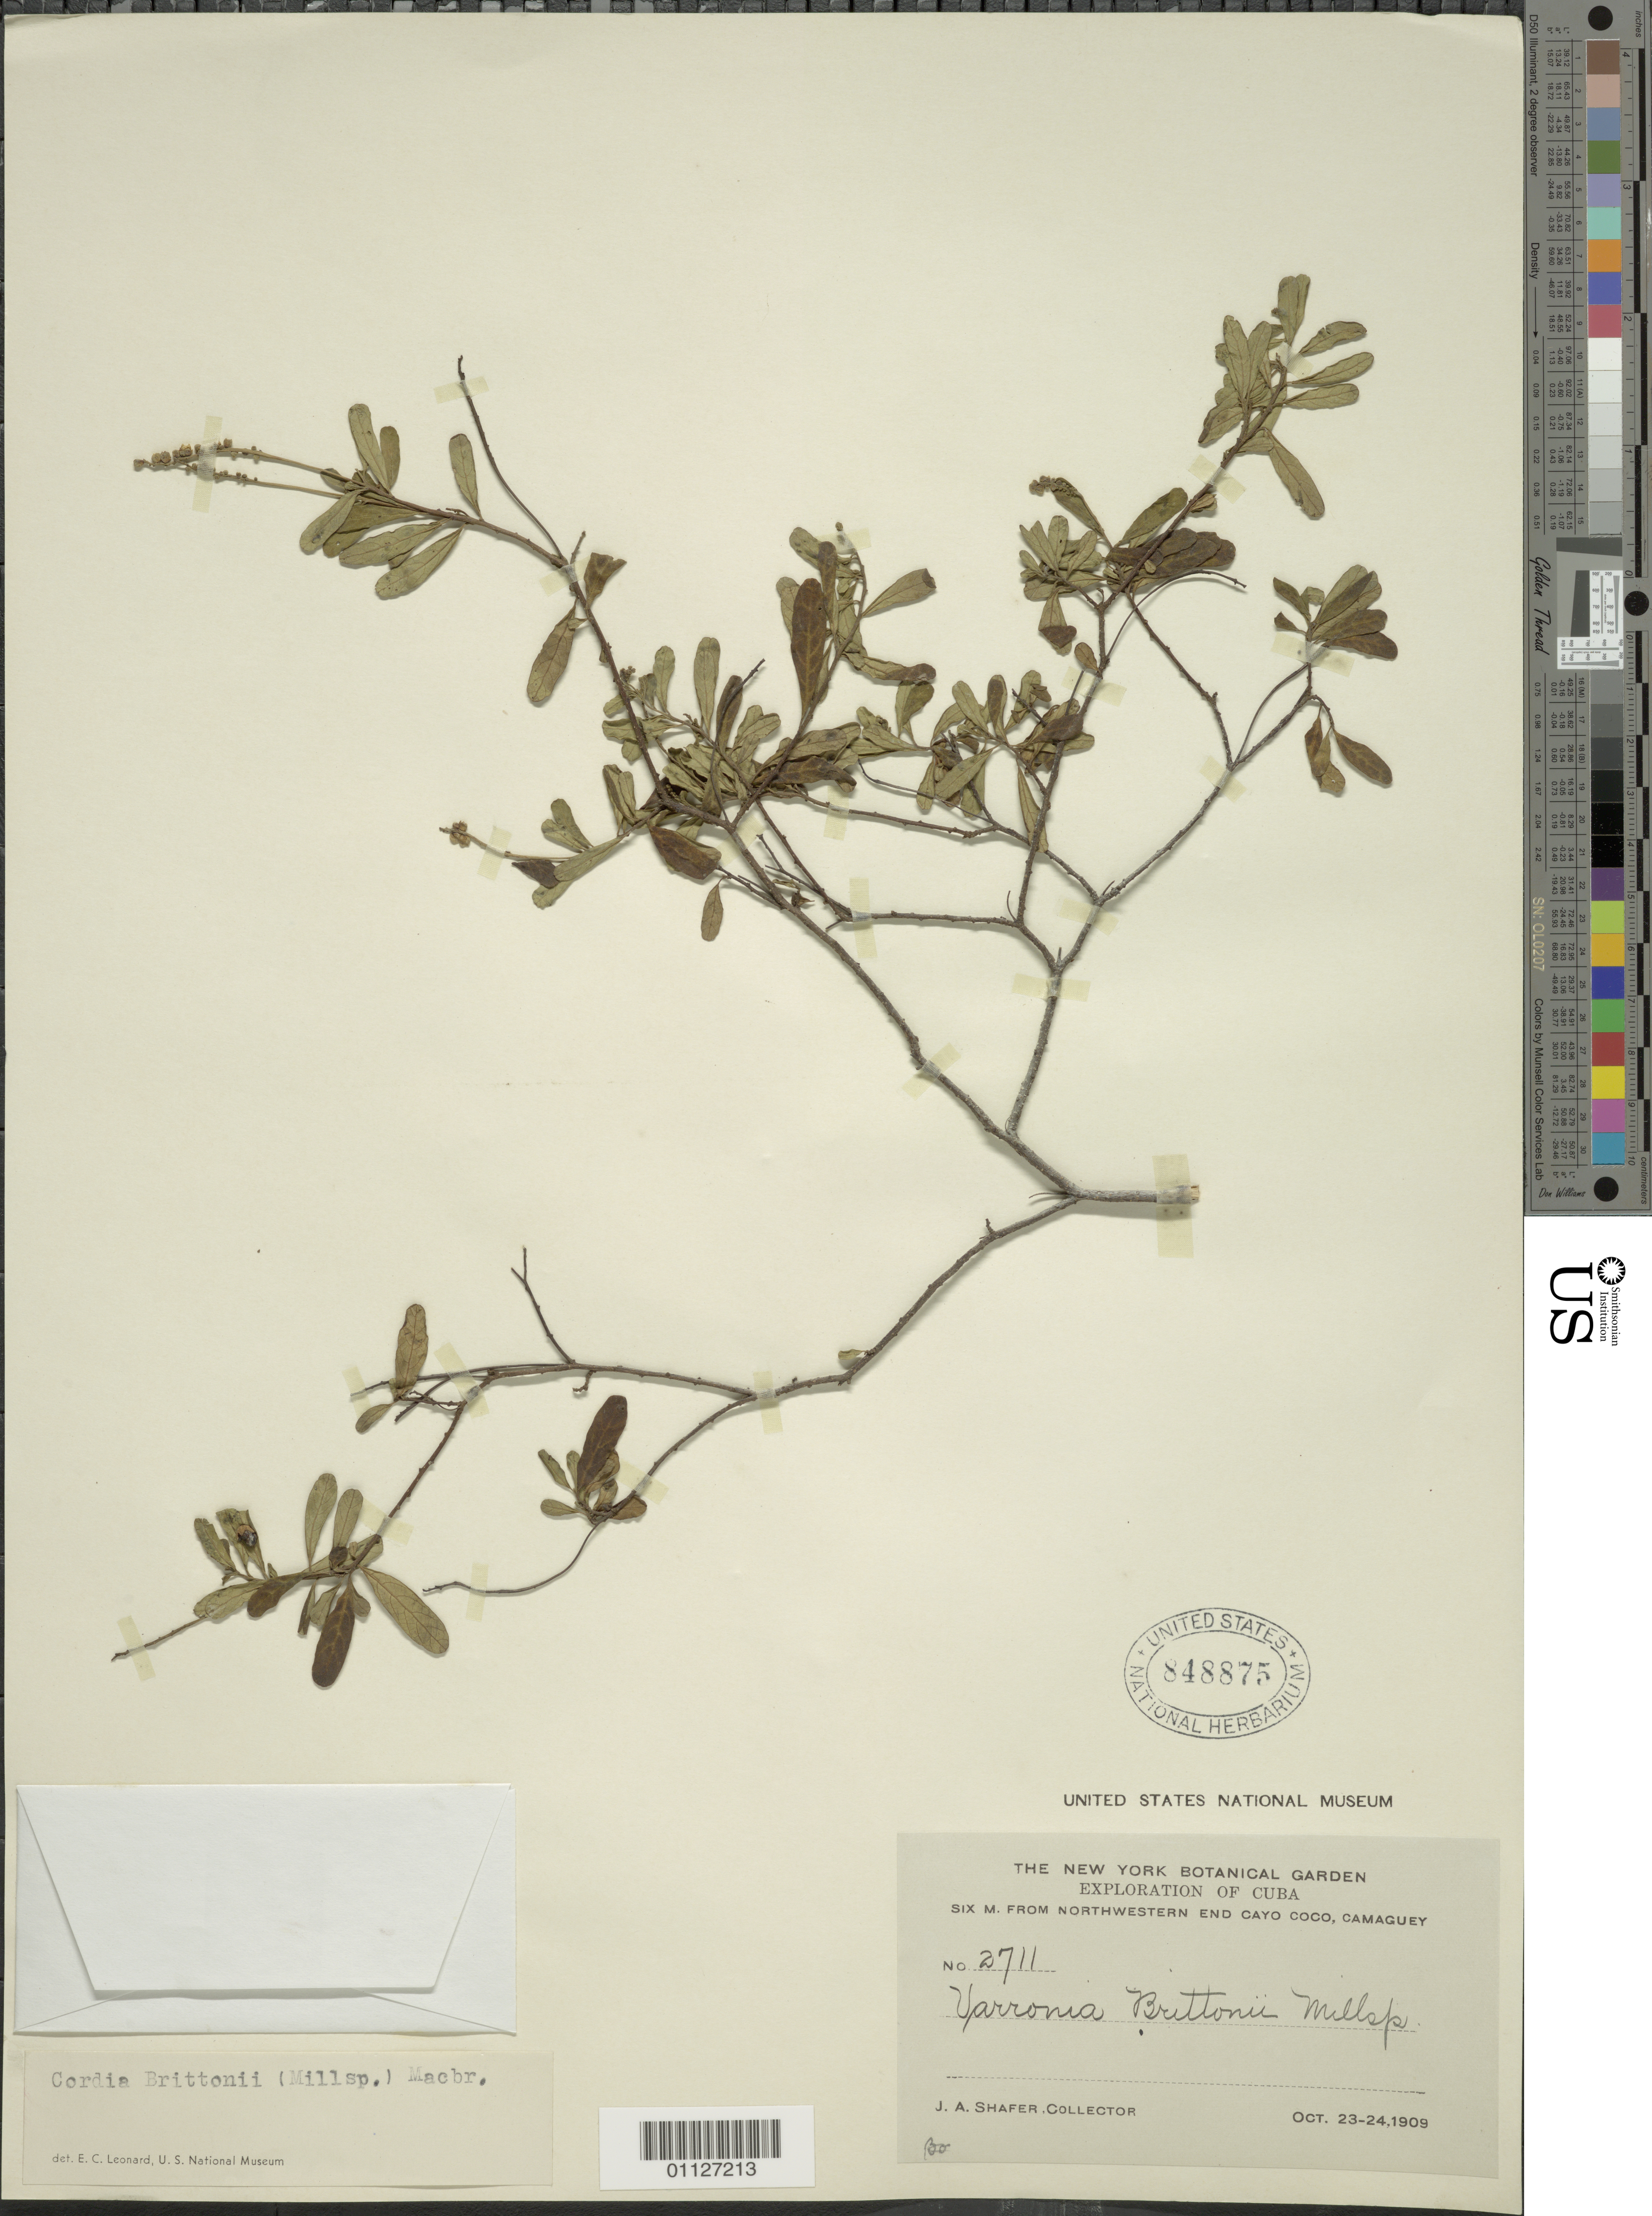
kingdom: Plantae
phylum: Tracheophyta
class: Magnoliopsida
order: Boraginales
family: Cordiaceae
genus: Varronia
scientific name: Varronia brittonii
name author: Millsp.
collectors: J. A. Shafer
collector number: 2711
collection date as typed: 23 Oct 1909 to 24 Oct 1909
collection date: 1909-10-23/1909-10-24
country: Cuba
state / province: Camagüey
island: Cuba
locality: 6 mi from NW end of Cayo Coco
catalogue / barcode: US 848875